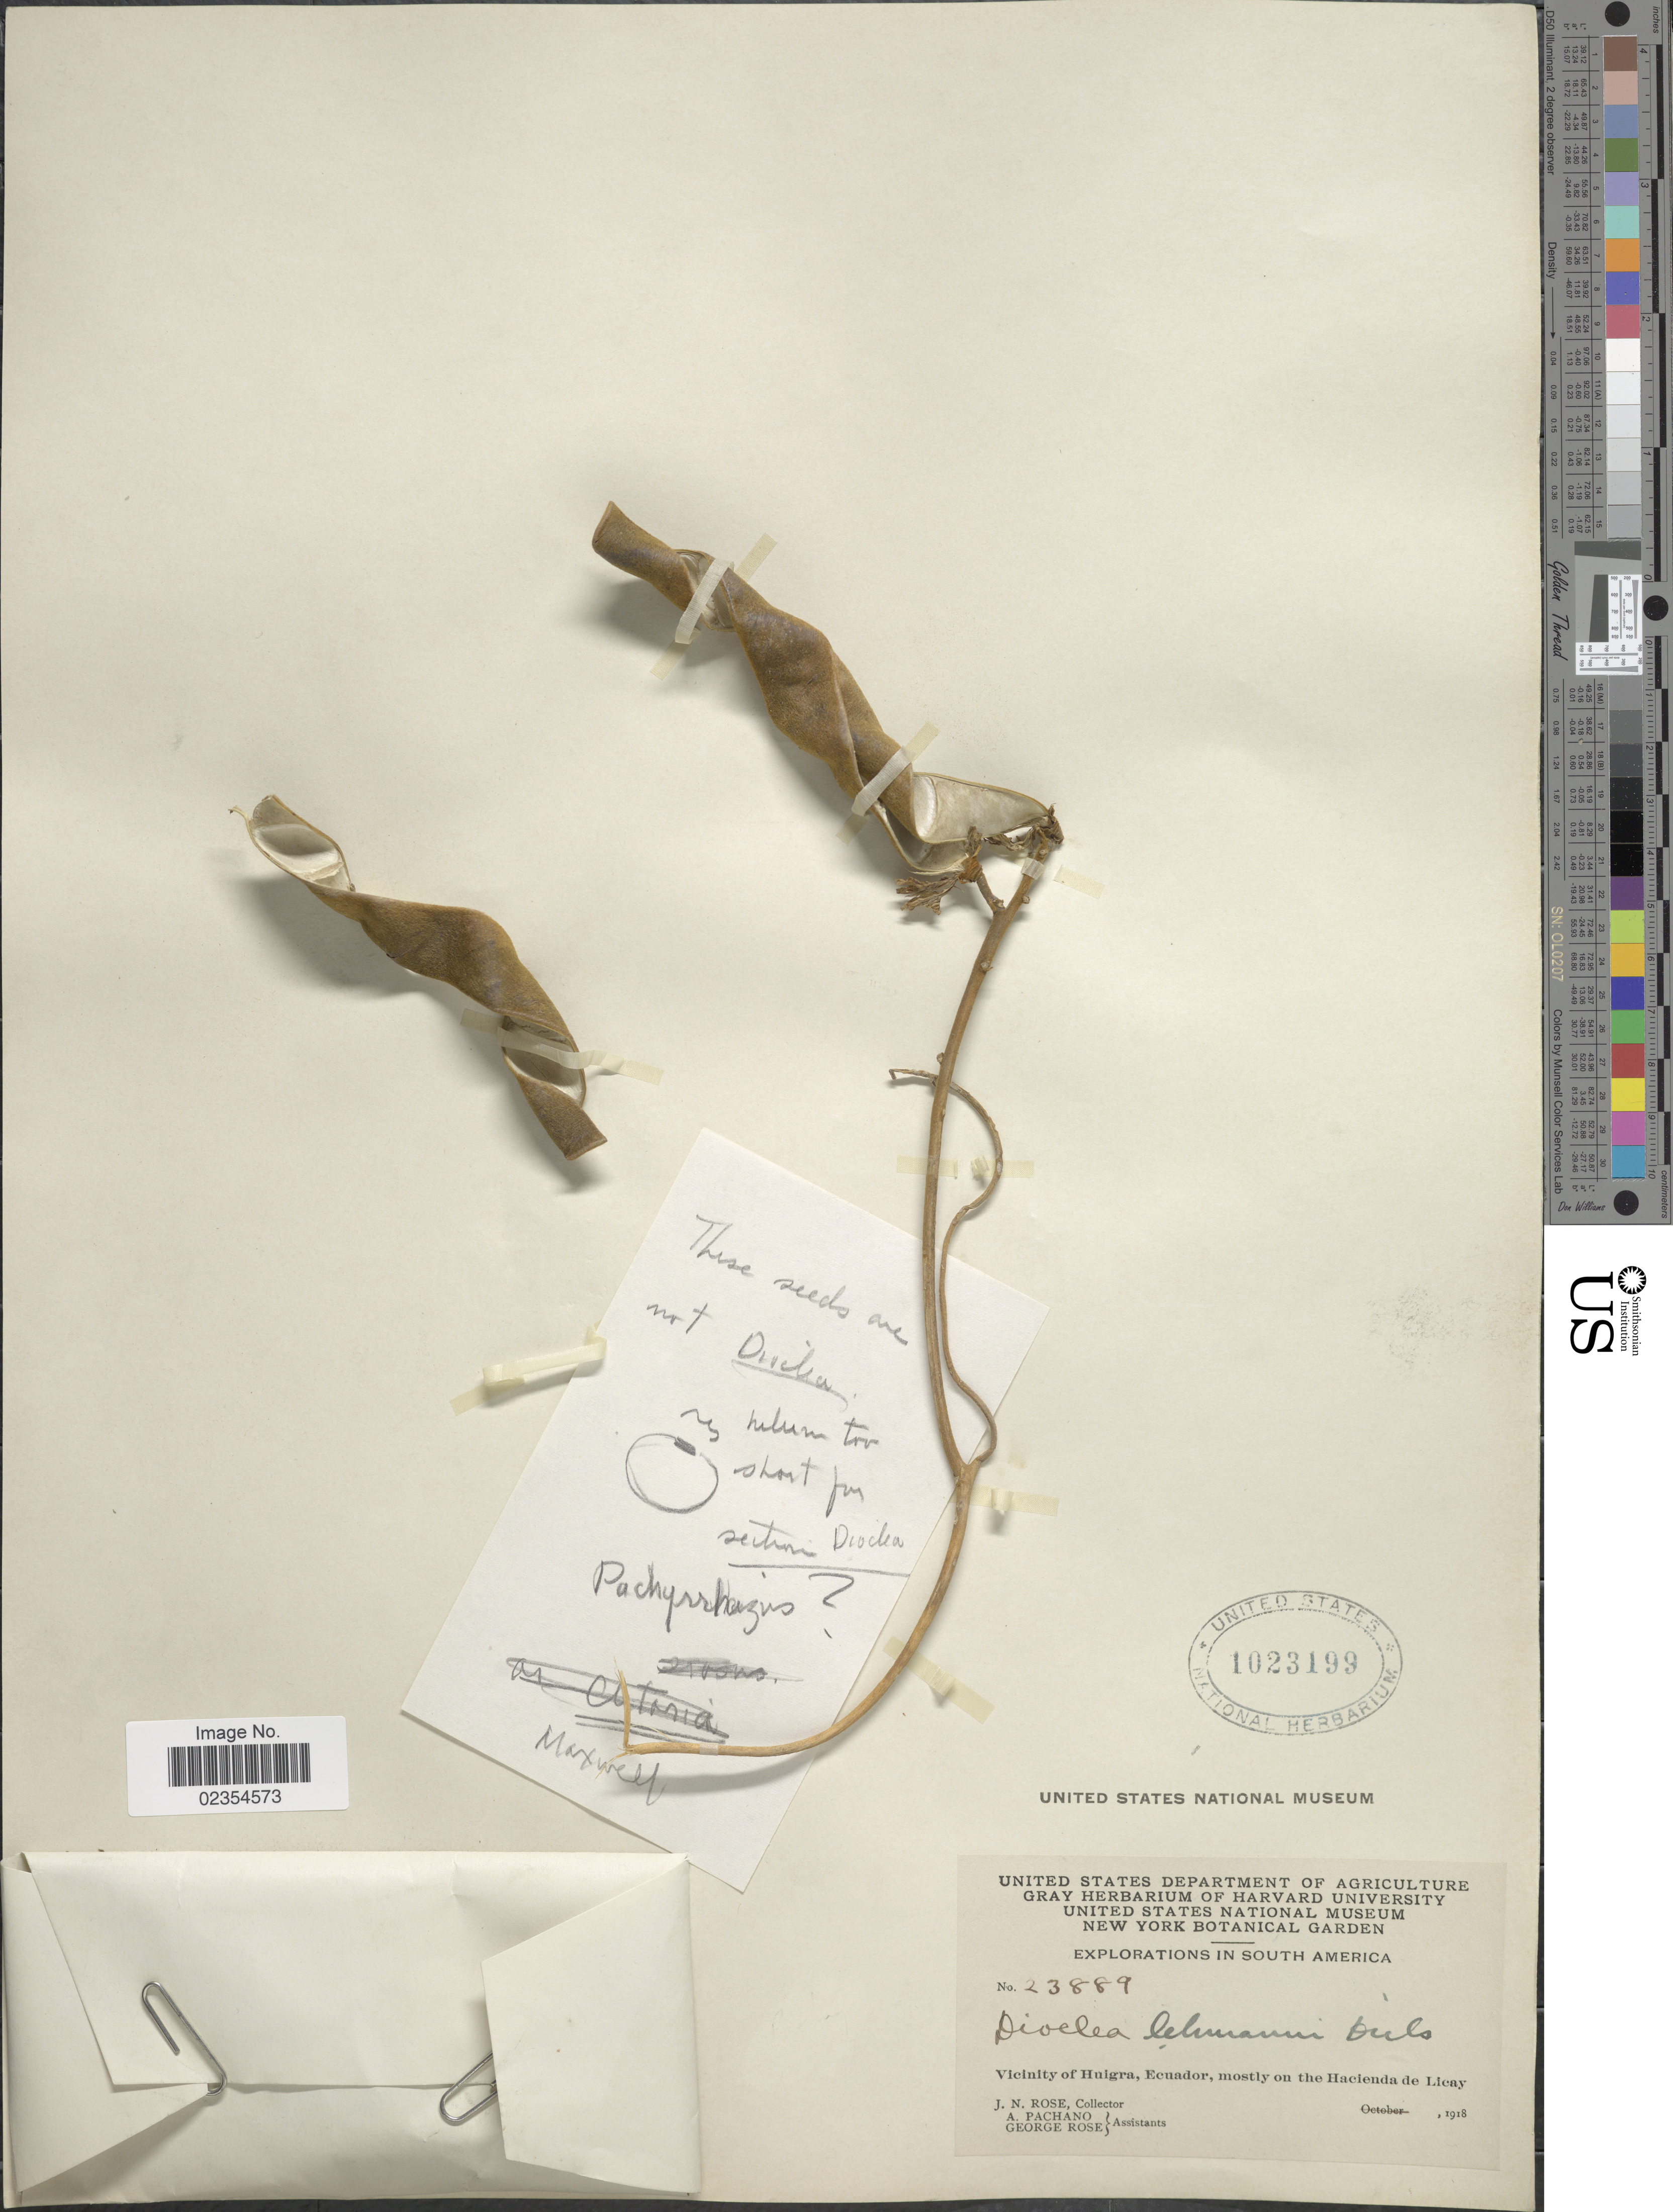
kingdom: Plantae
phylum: Tracheophyta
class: Magnoliopsida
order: Fabales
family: Fabaceae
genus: Pachyrhizus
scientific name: Pachyrhizus tuberosus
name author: (Lam.) Spreng.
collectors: J. N. Rose, A. Pachano & G. Rose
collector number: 23889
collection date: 1918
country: Ecuador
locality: Vicinity of Huigra, Ecuador, mostly on the Hacienda de Licay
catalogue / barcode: US 1023199